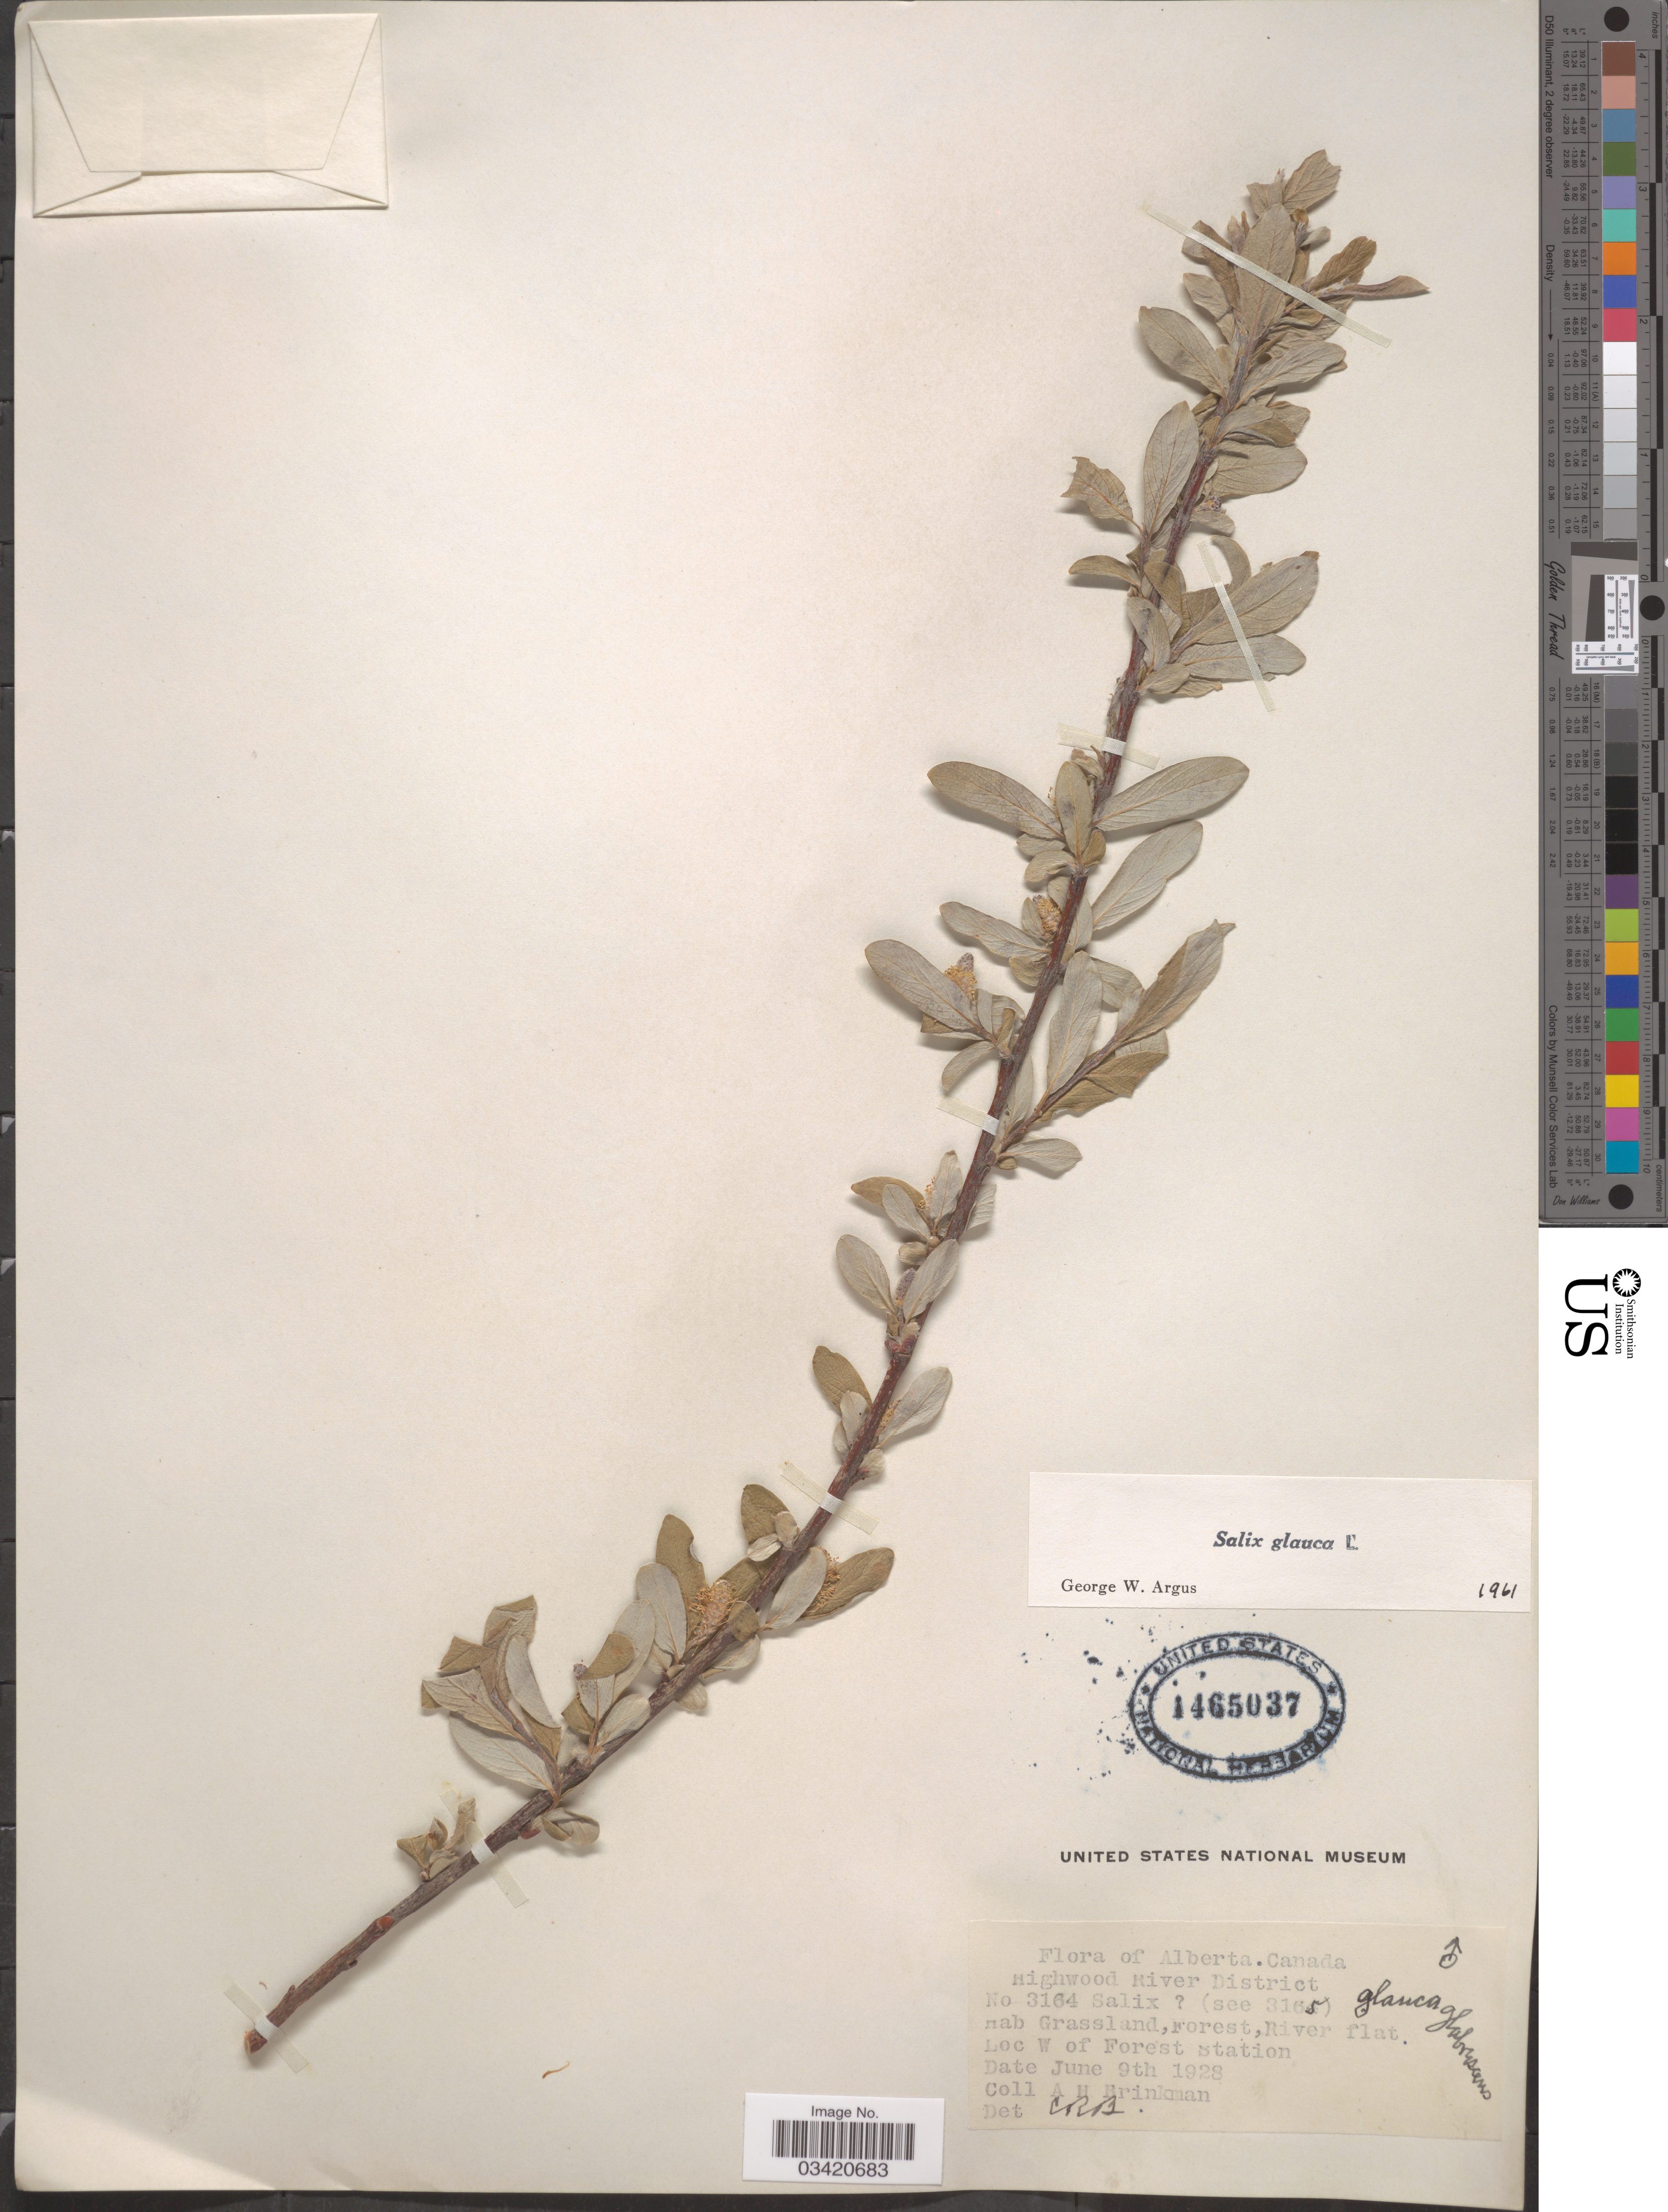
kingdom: Plantae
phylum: Tracheophyta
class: Magnoliopsida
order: Malpighiales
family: Salicaceae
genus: Salix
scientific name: Salix glauca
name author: L.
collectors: A. Brinkman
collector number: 3164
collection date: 1928-06-09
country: Canada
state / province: Alberta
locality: Highwood River District. W of Forest Station.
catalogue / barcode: US 1465037